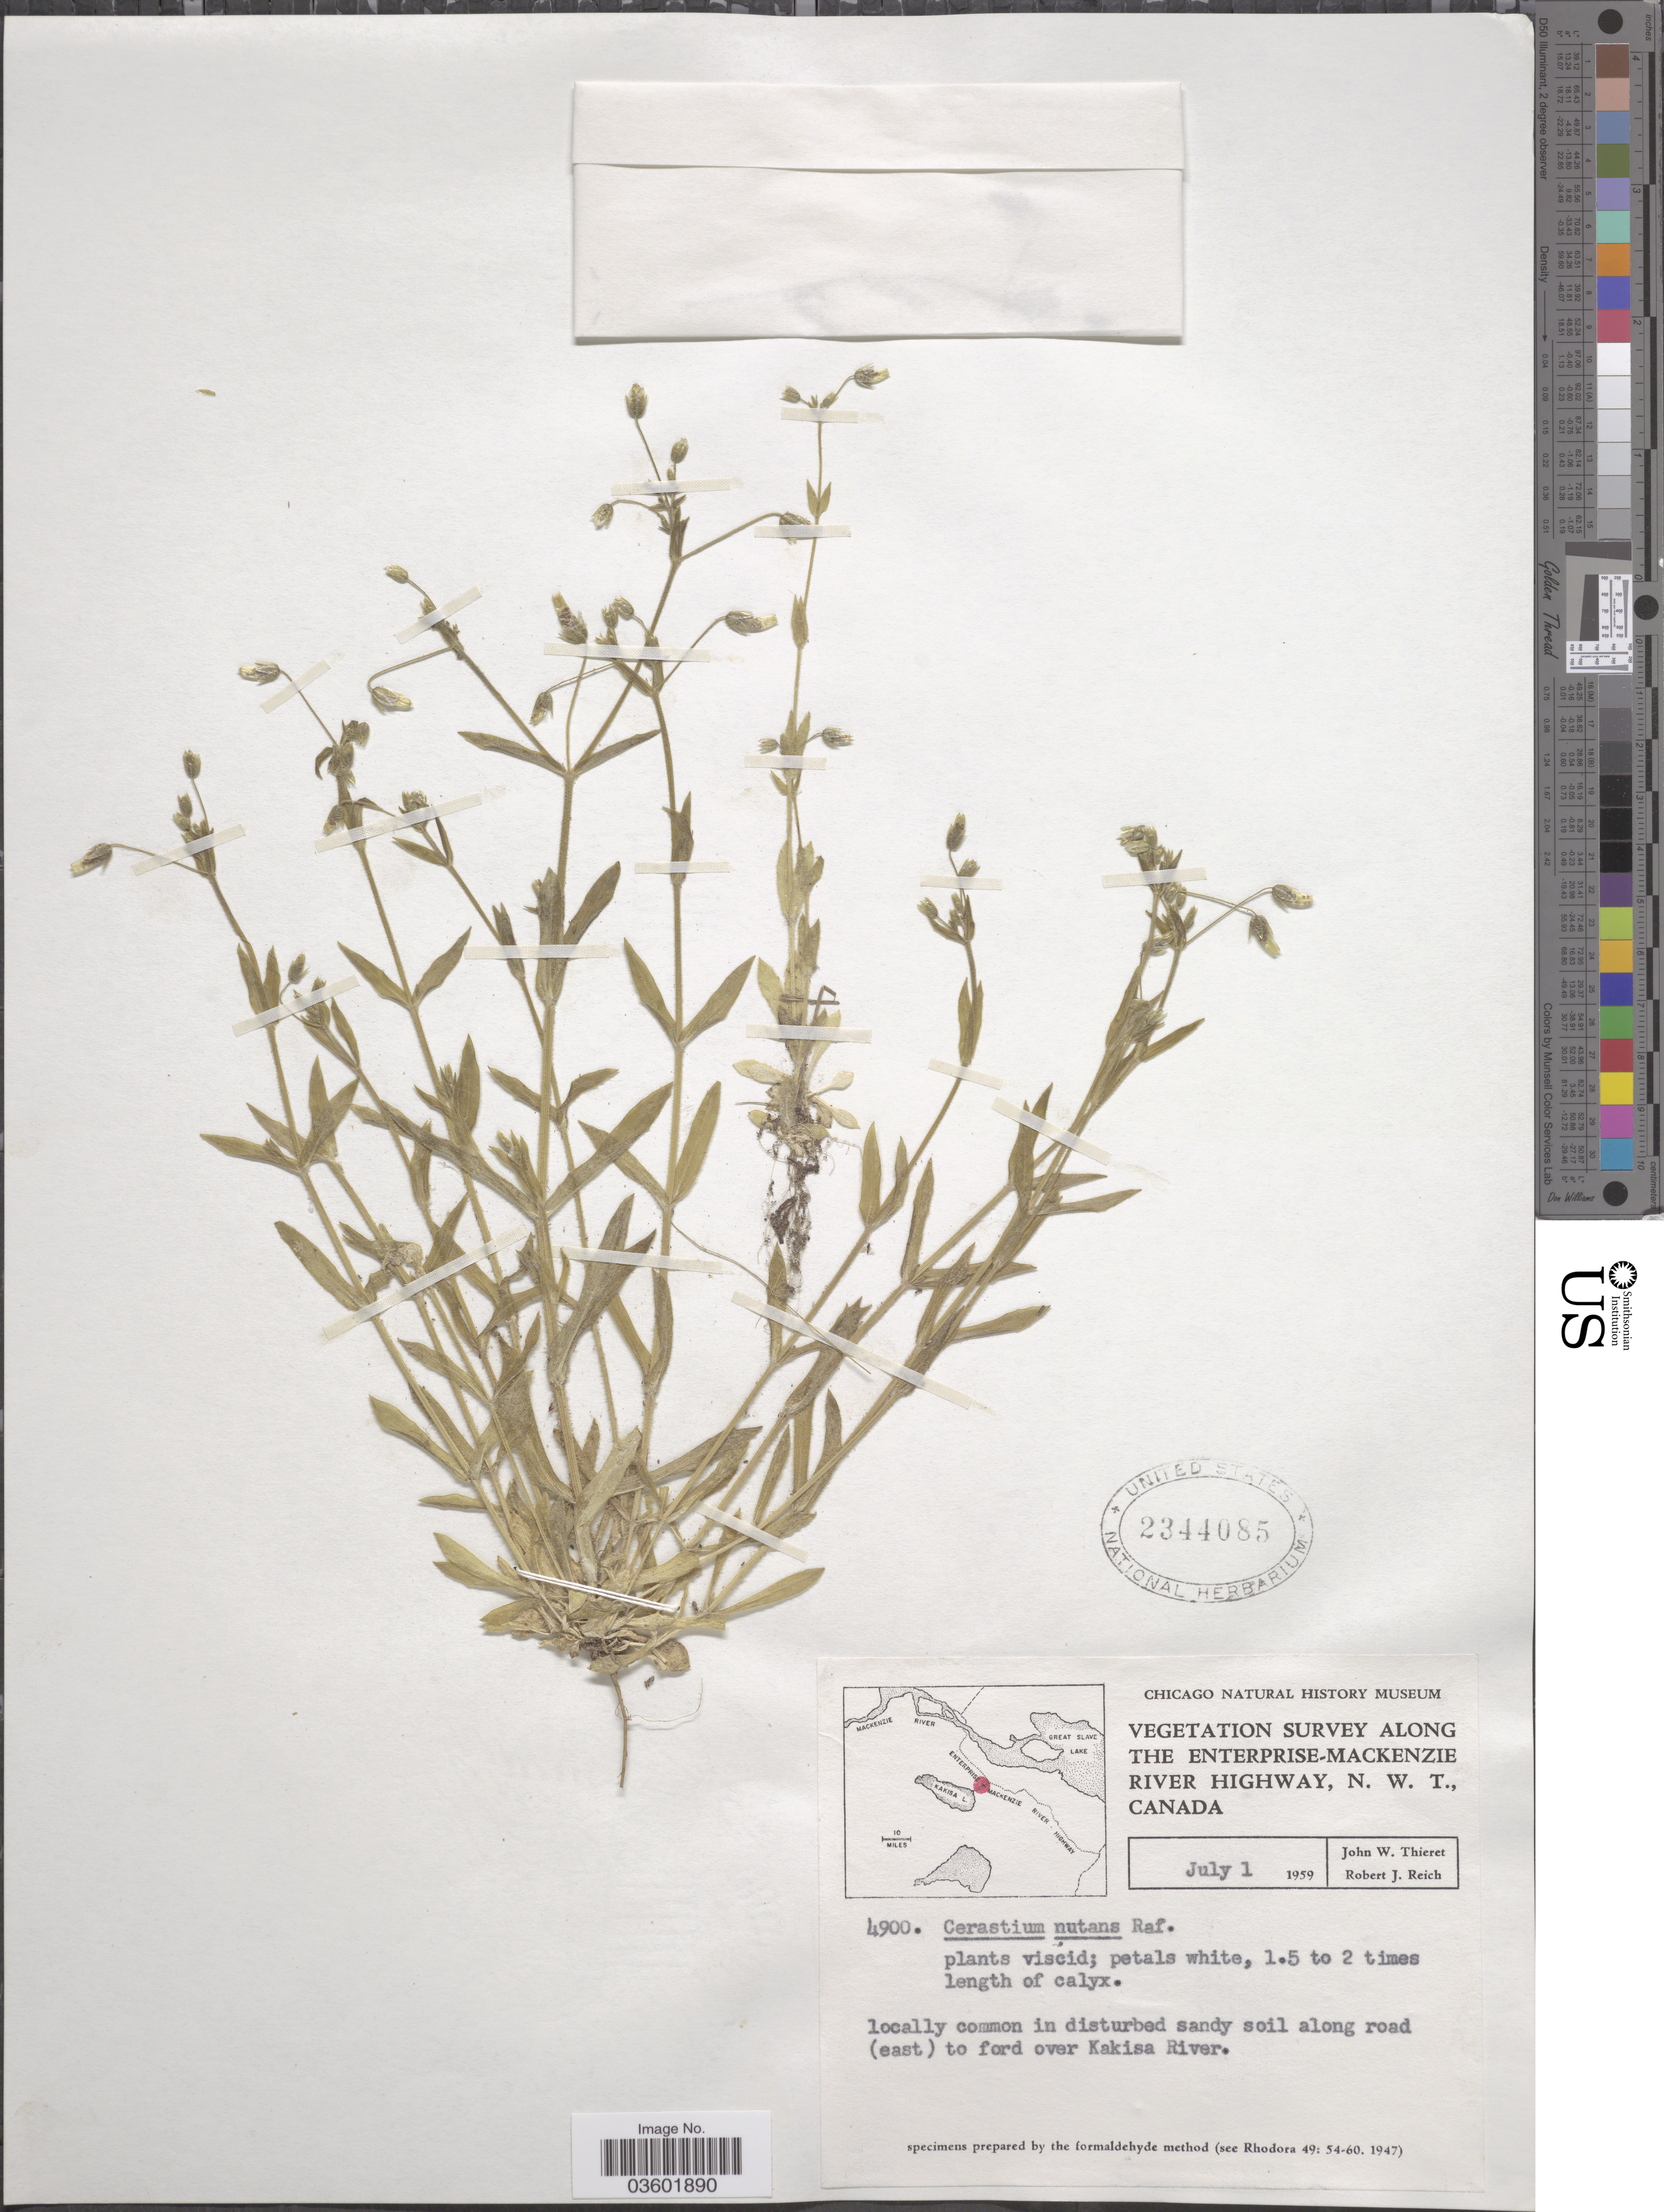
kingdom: Plantae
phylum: Tracheophyta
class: Magnoliopsida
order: Caryophyllales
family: Caryophyllaceae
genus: Cerastium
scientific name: Cerastium nutans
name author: Raf.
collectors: J. W. Thieret & R. Reich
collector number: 4900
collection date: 1959-07-01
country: Canada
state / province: Northwest Territories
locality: Along the Enterprise-Mackenzie River Highway. Sandy soil along (east) to ford over Kakisa River.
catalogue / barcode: US 2344085